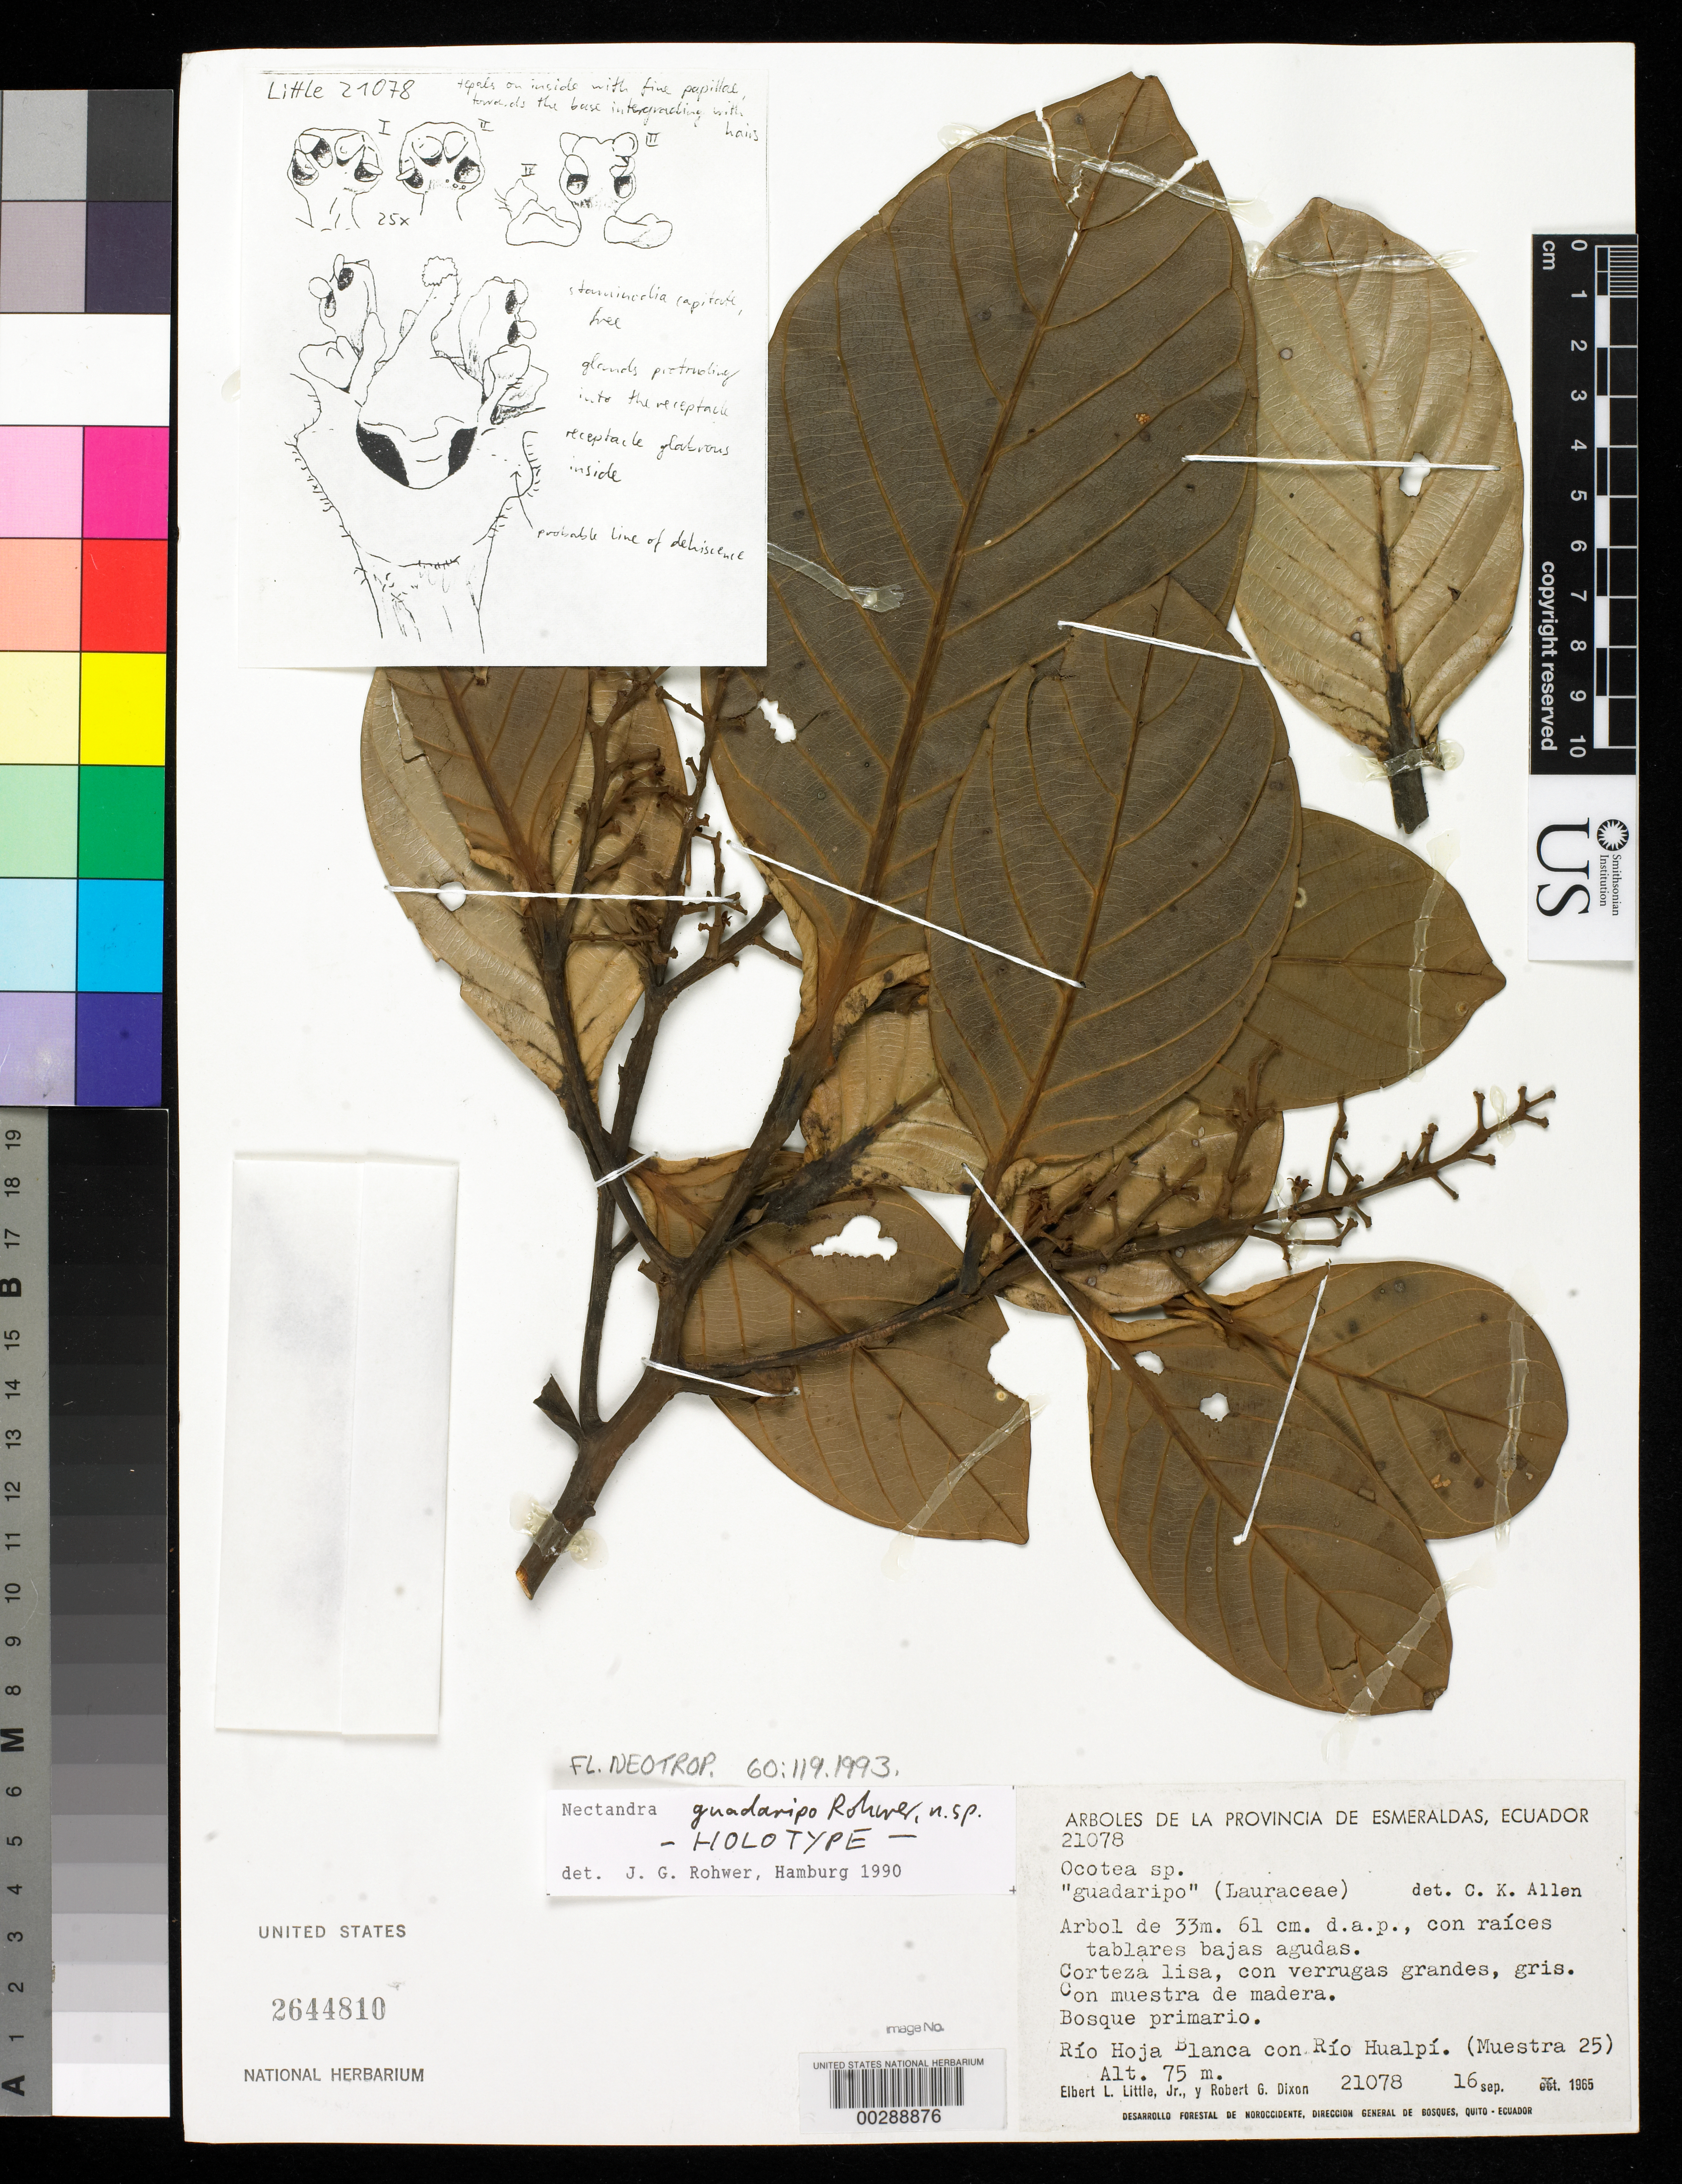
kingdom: Plantae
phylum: Tracheophyta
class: Magnoliopsida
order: Laurales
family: Lauraceae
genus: Nectandra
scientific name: Nectandra guadaripo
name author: Rohwer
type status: Holotype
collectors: E. L. Little & R. G. Dixon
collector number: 21078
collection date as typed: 16 Sep 1965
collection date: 1965-09-16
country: Ecuador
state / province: Esmeraldas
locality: Rio Hoja Blanca with Rio Hualpi, Muestra 25.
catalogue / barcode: US 2644810